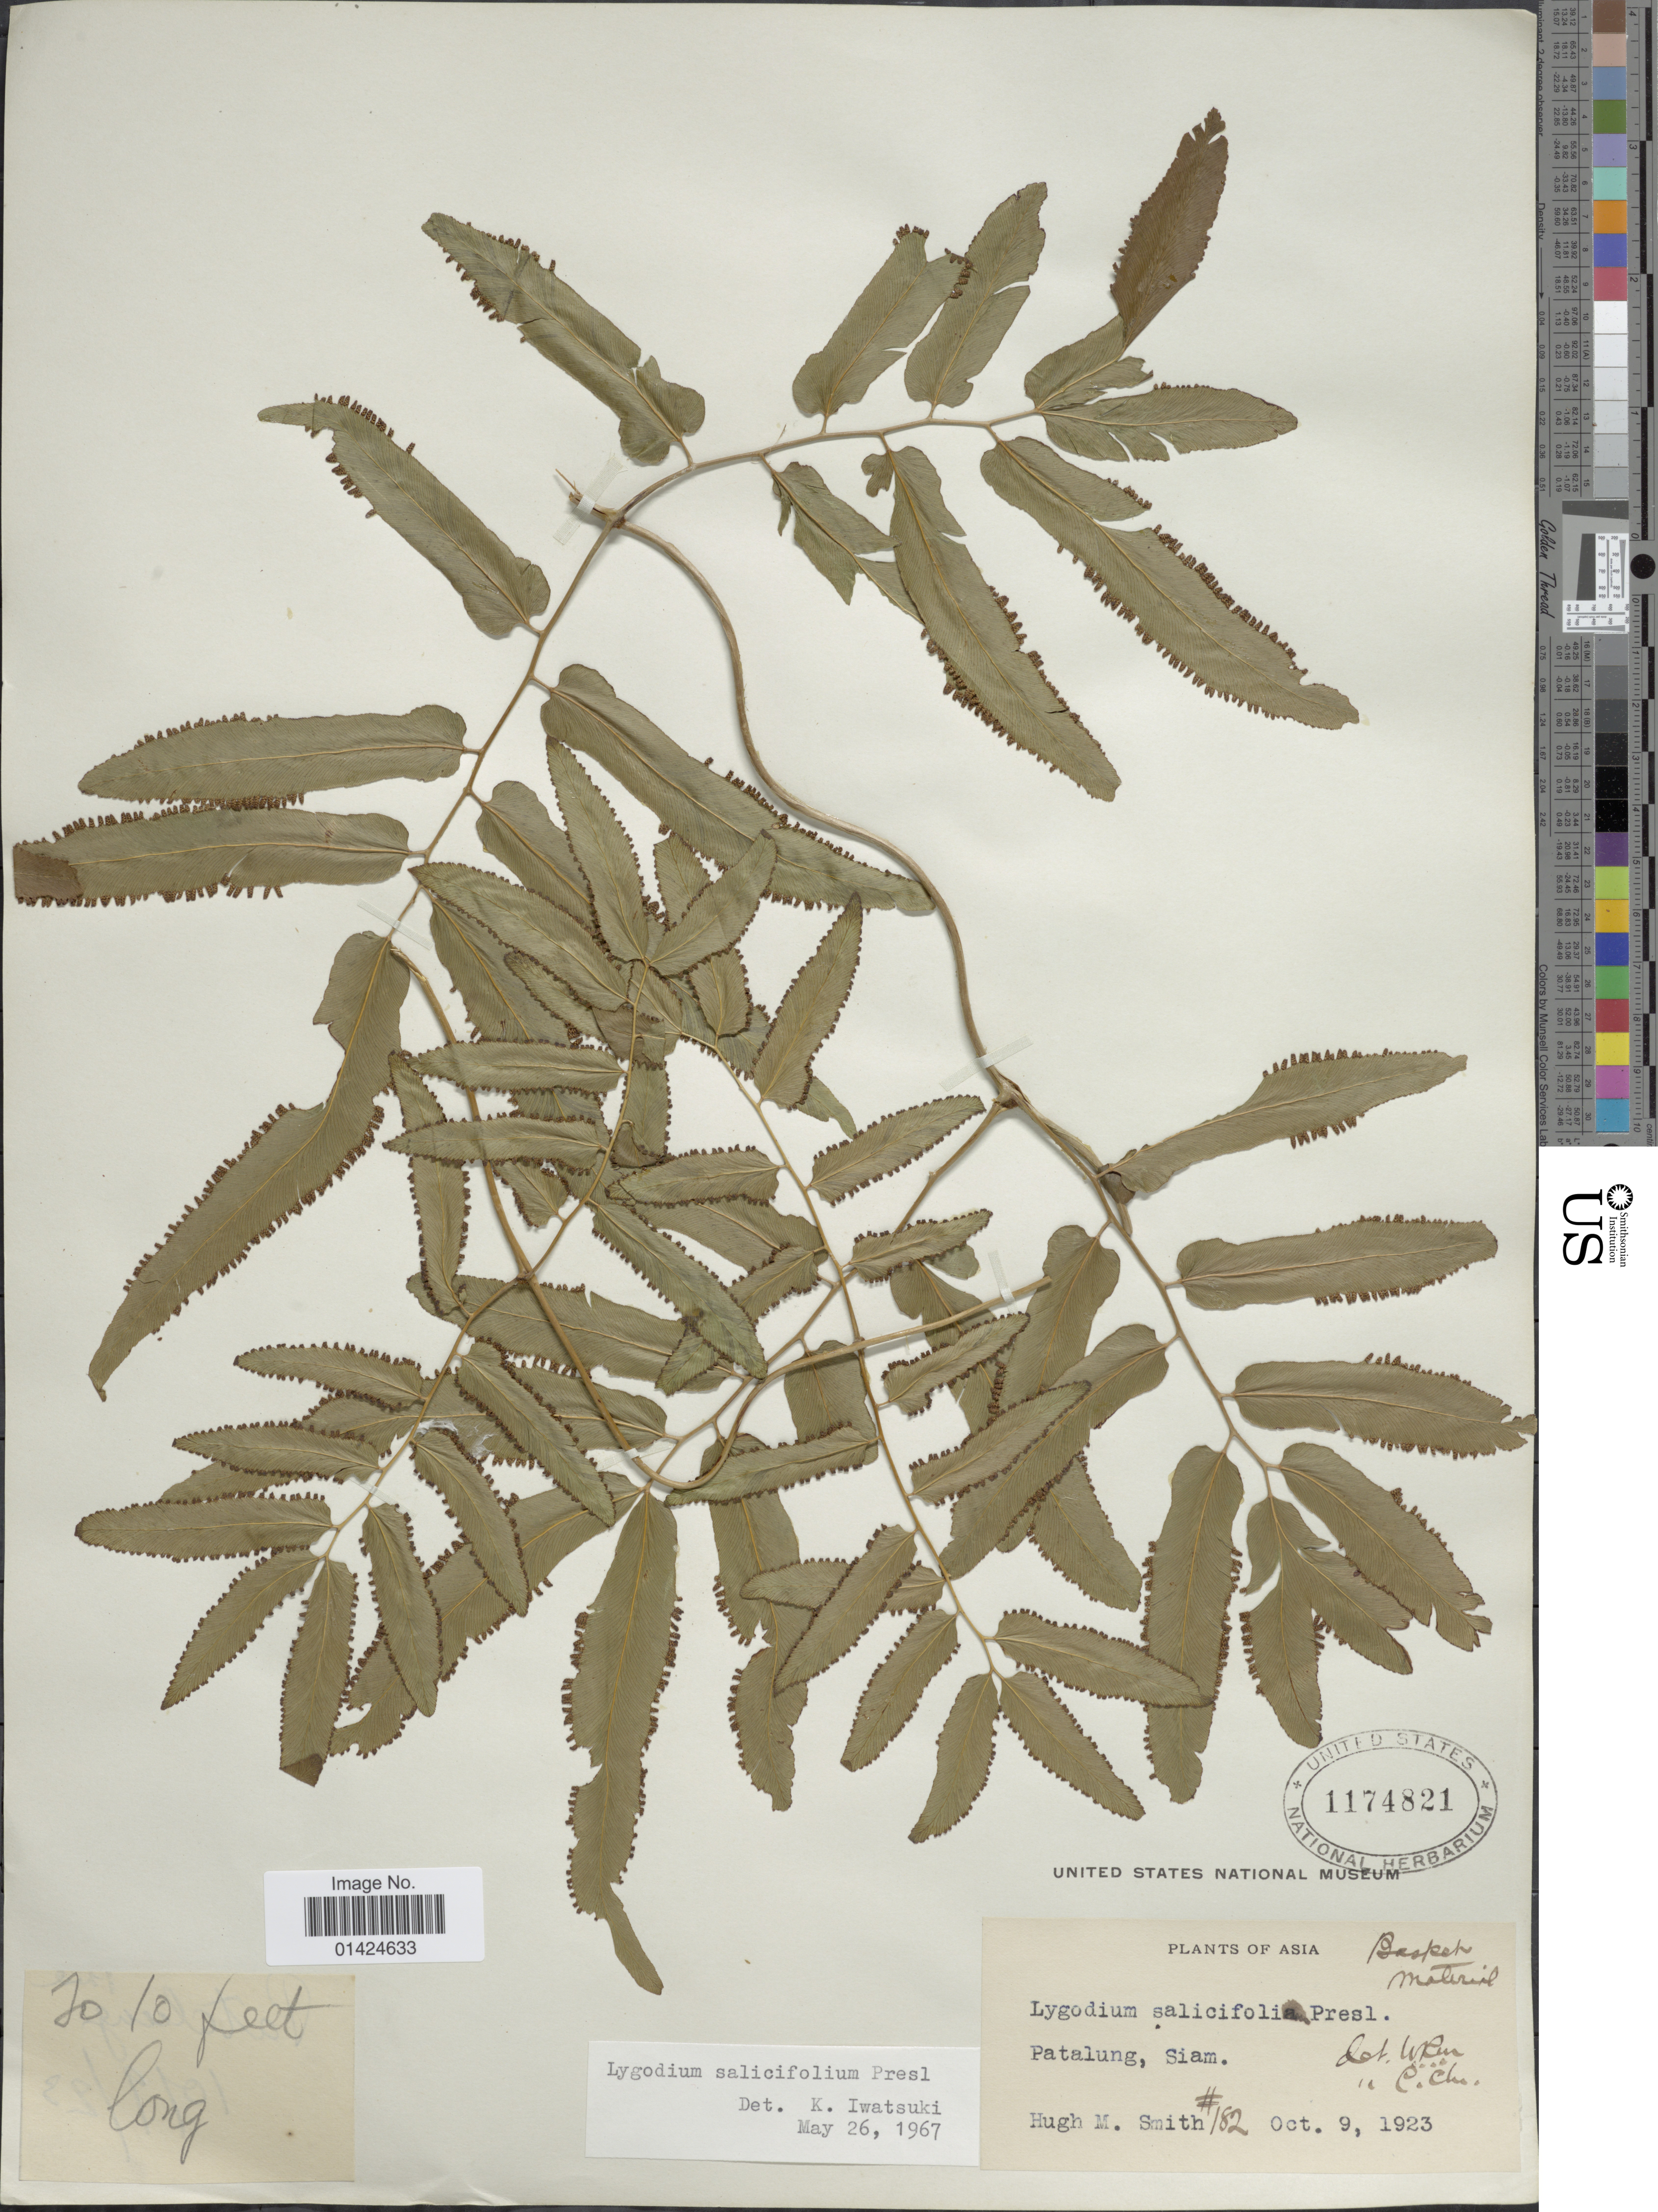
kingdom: Plantae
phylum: Tracheophyta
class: Polypodiopsida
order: Schizaeales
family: Lygodiaceae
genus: Lygodium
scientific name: Lygodium sailcifolium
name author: C. Presl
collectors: H. M. Smith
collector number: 182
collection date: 1923-10-09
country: Thailand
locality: Patalung, Siam.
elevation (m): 613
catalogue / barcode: US 1174821